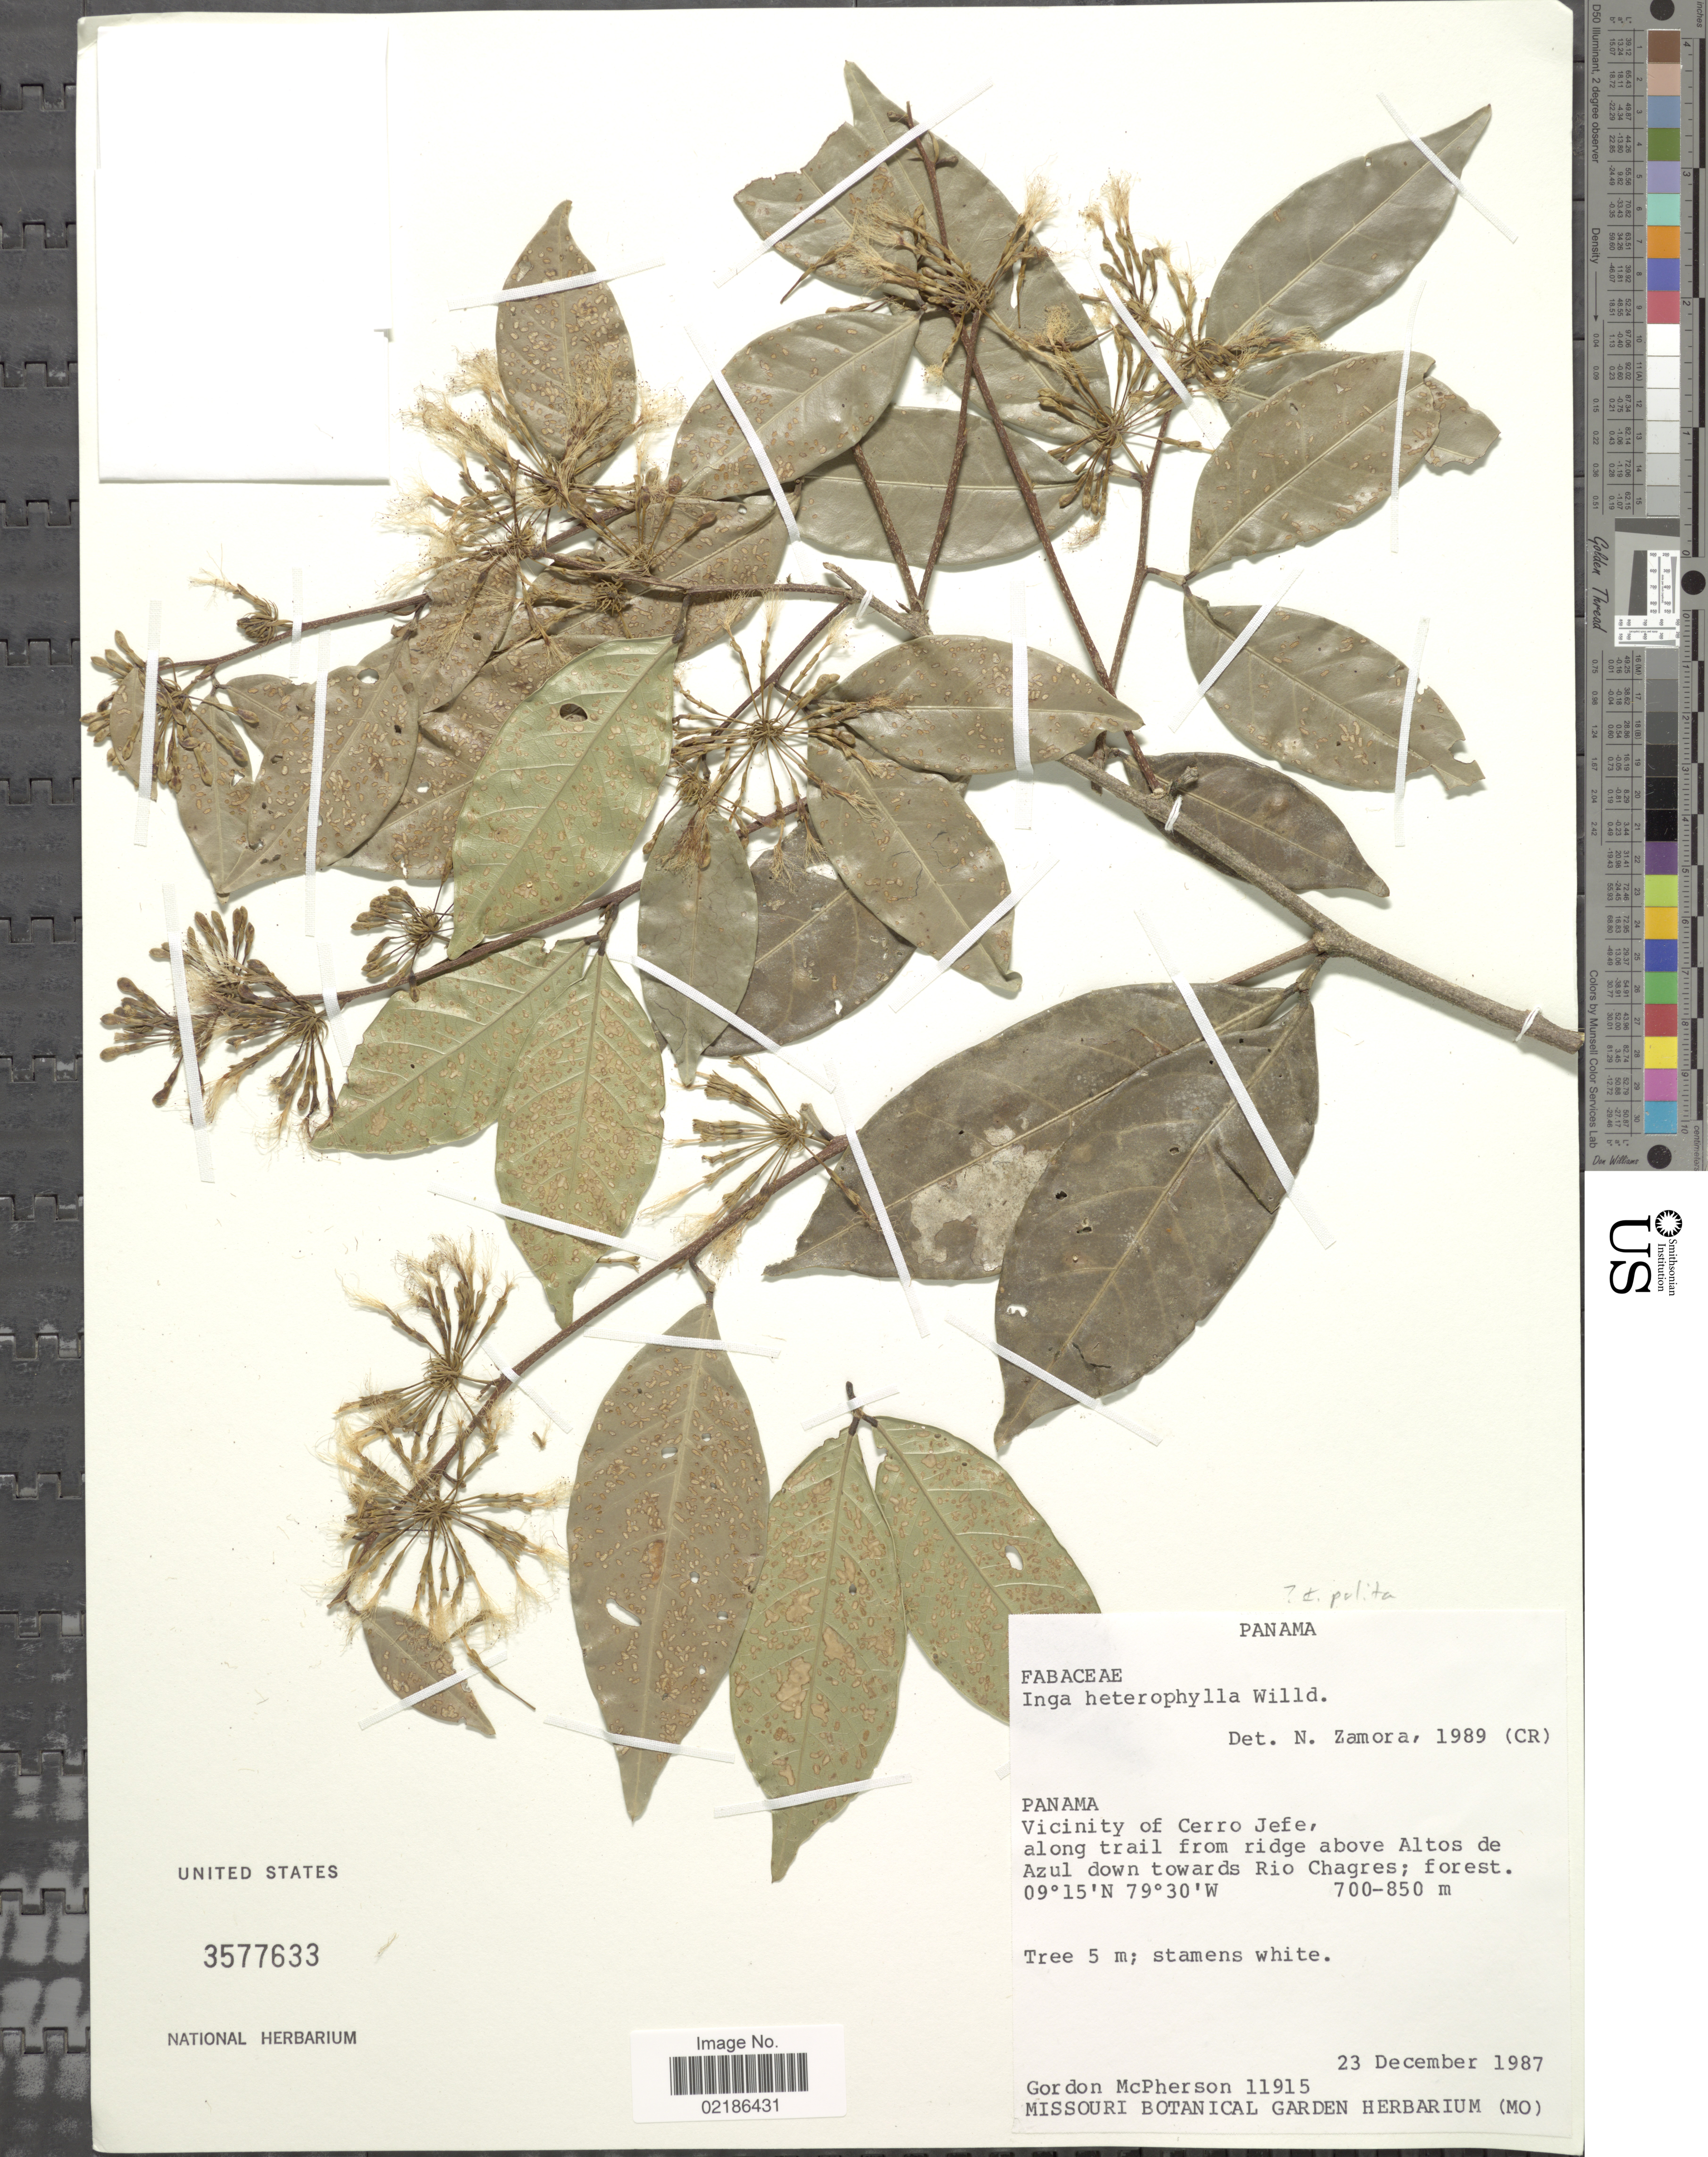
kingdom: Plantae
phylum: Tracheophyta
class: Magnoliopsida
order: Fabales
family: Fabaceae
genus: Inga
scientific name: Inga polita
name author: Killip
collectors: G. D. McPherson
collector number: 11915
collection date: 1987-12-23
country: Panama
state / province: Panamá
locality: Vicinity of Cerro Jefe, along trail from ridge above Altos de Azul down towards Rio Chagres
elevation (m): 700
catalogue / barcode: US 3577633